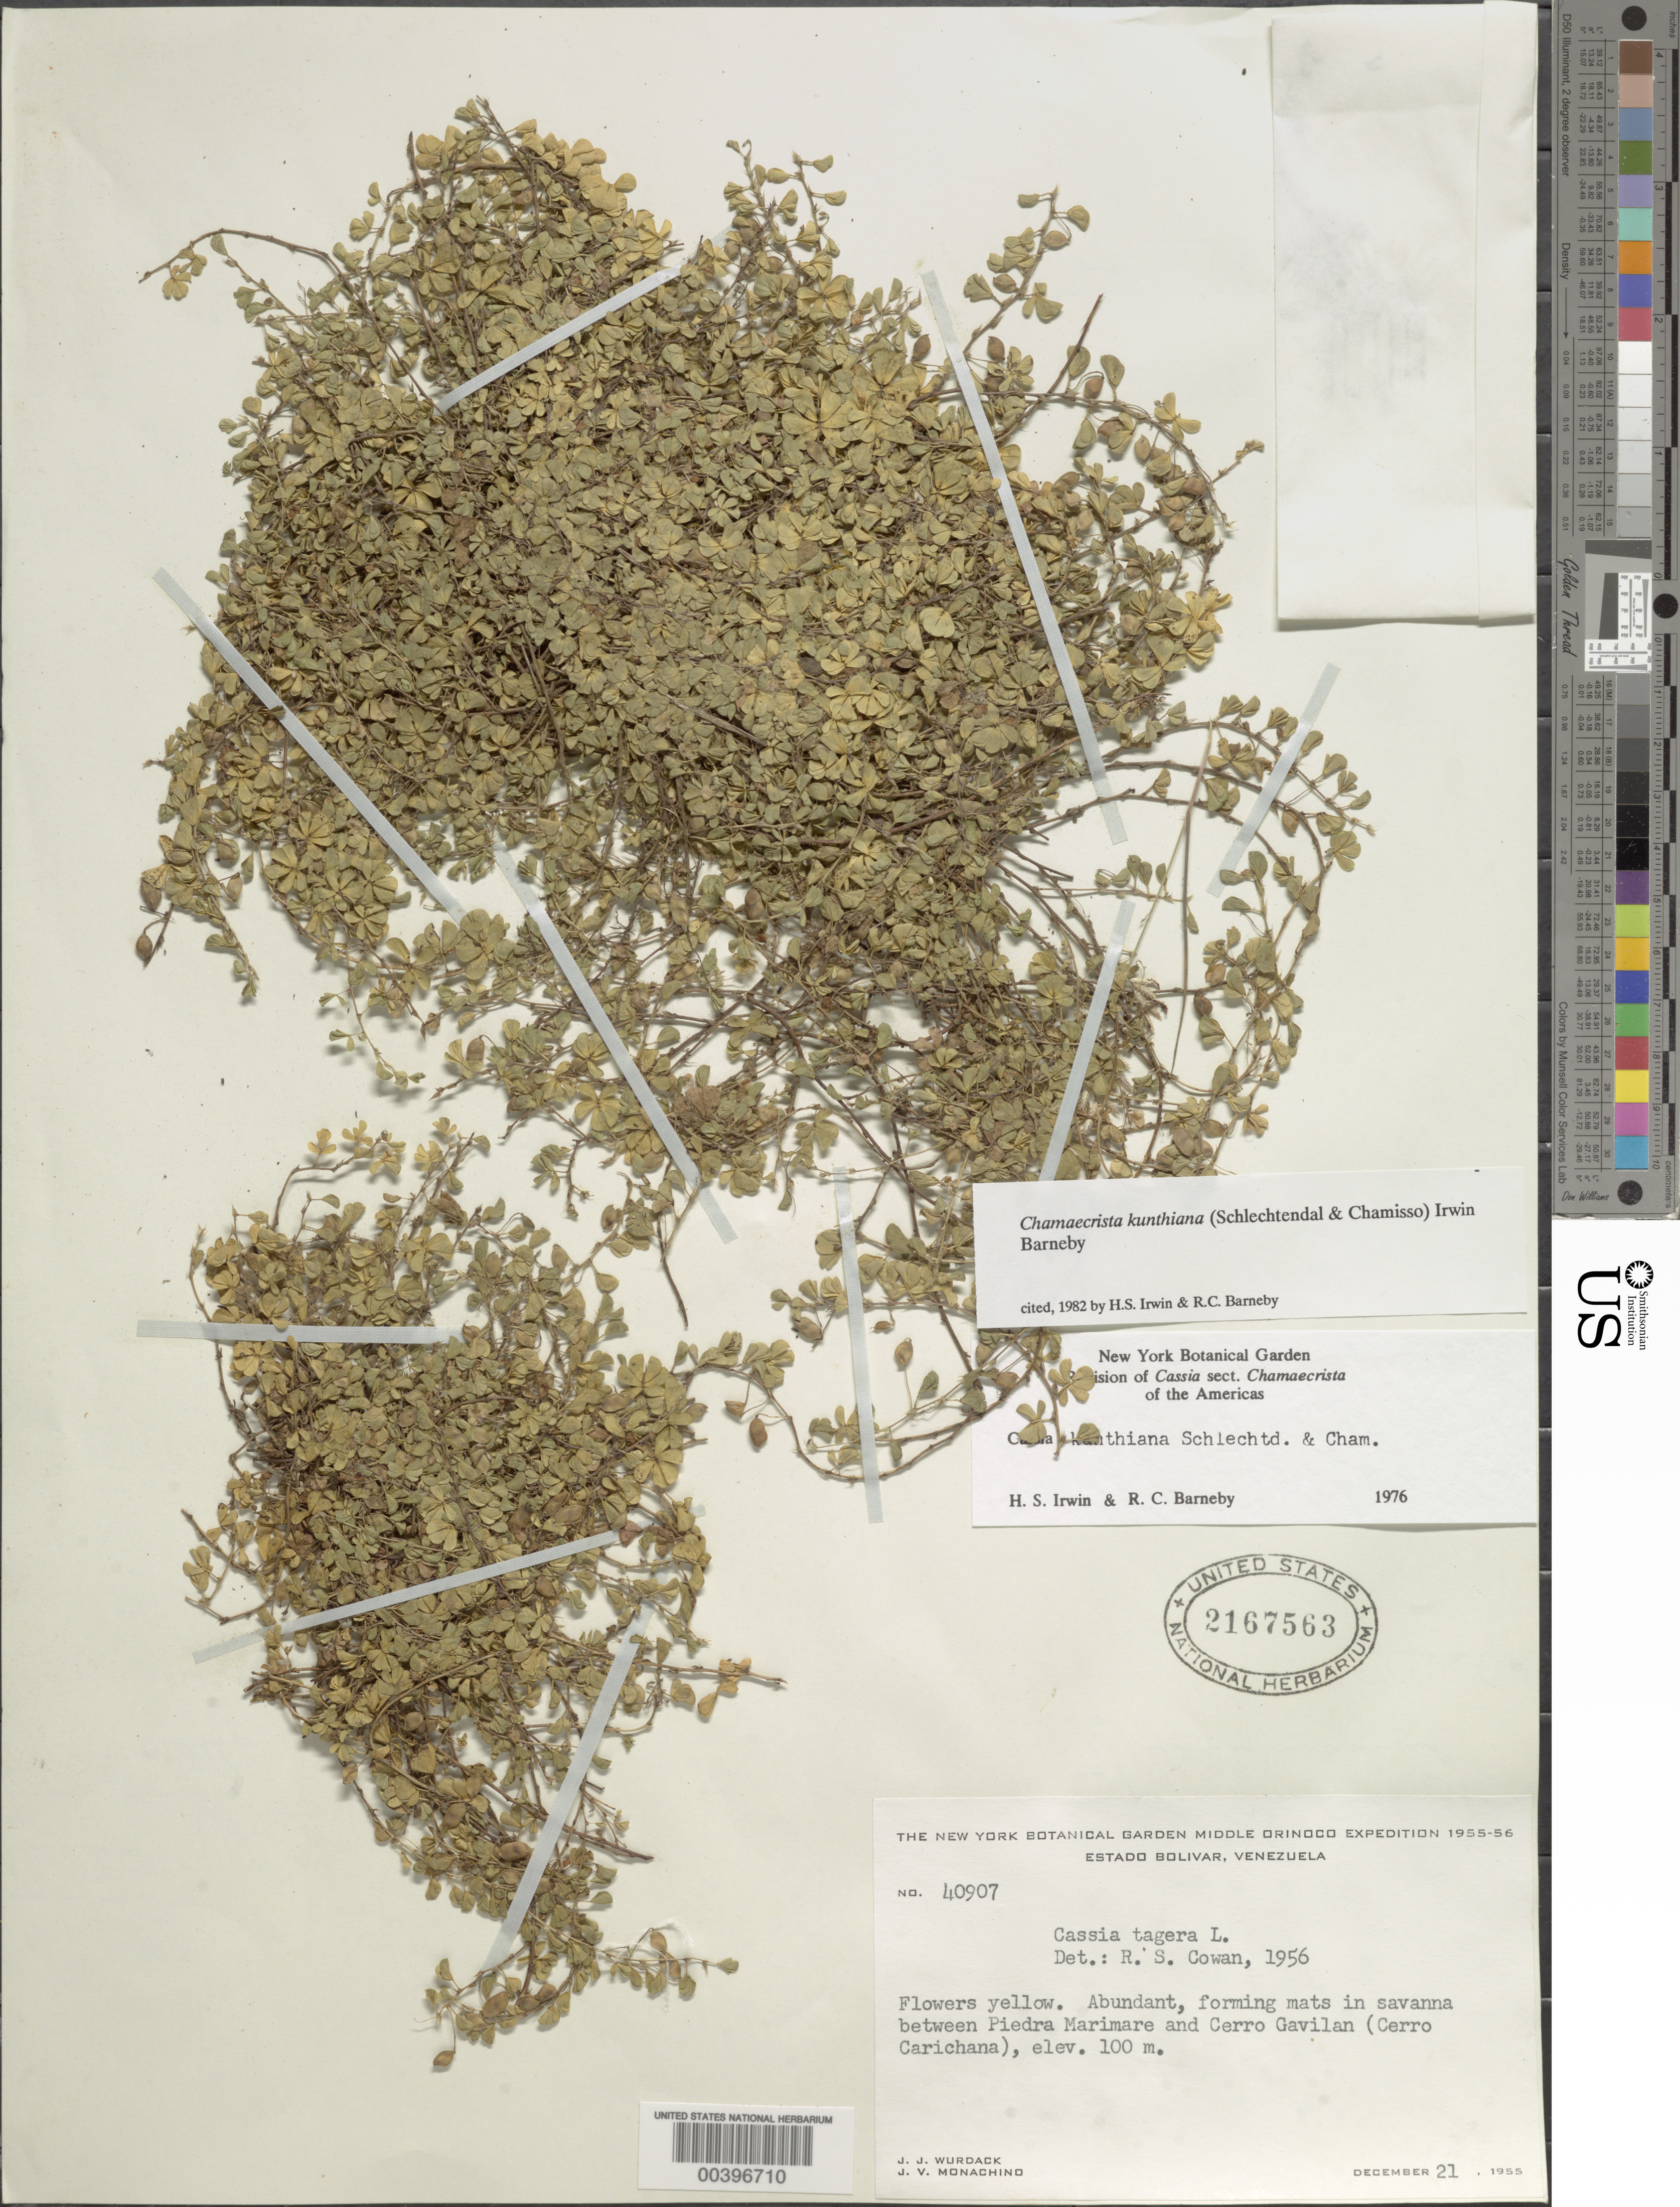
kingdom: Plantae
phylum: Tracheophyta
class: Magnoliopsida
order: Fabales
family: Fabaceae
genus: Chamaecrista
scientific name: Chamaecrista kunthiana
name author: (Schltdl. & Cham.) H.S. Irwin & Barneby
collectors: J. J. Wurdack & J. V. Monachino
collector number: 40907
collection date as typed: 21 Dec 1955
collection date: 1955-12-21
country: Venezuela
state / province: Bolivar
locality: Between piedra marimare and cerro gavilan (cerro carichana)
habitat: In savanna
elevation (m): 100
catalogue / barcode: US 2167563